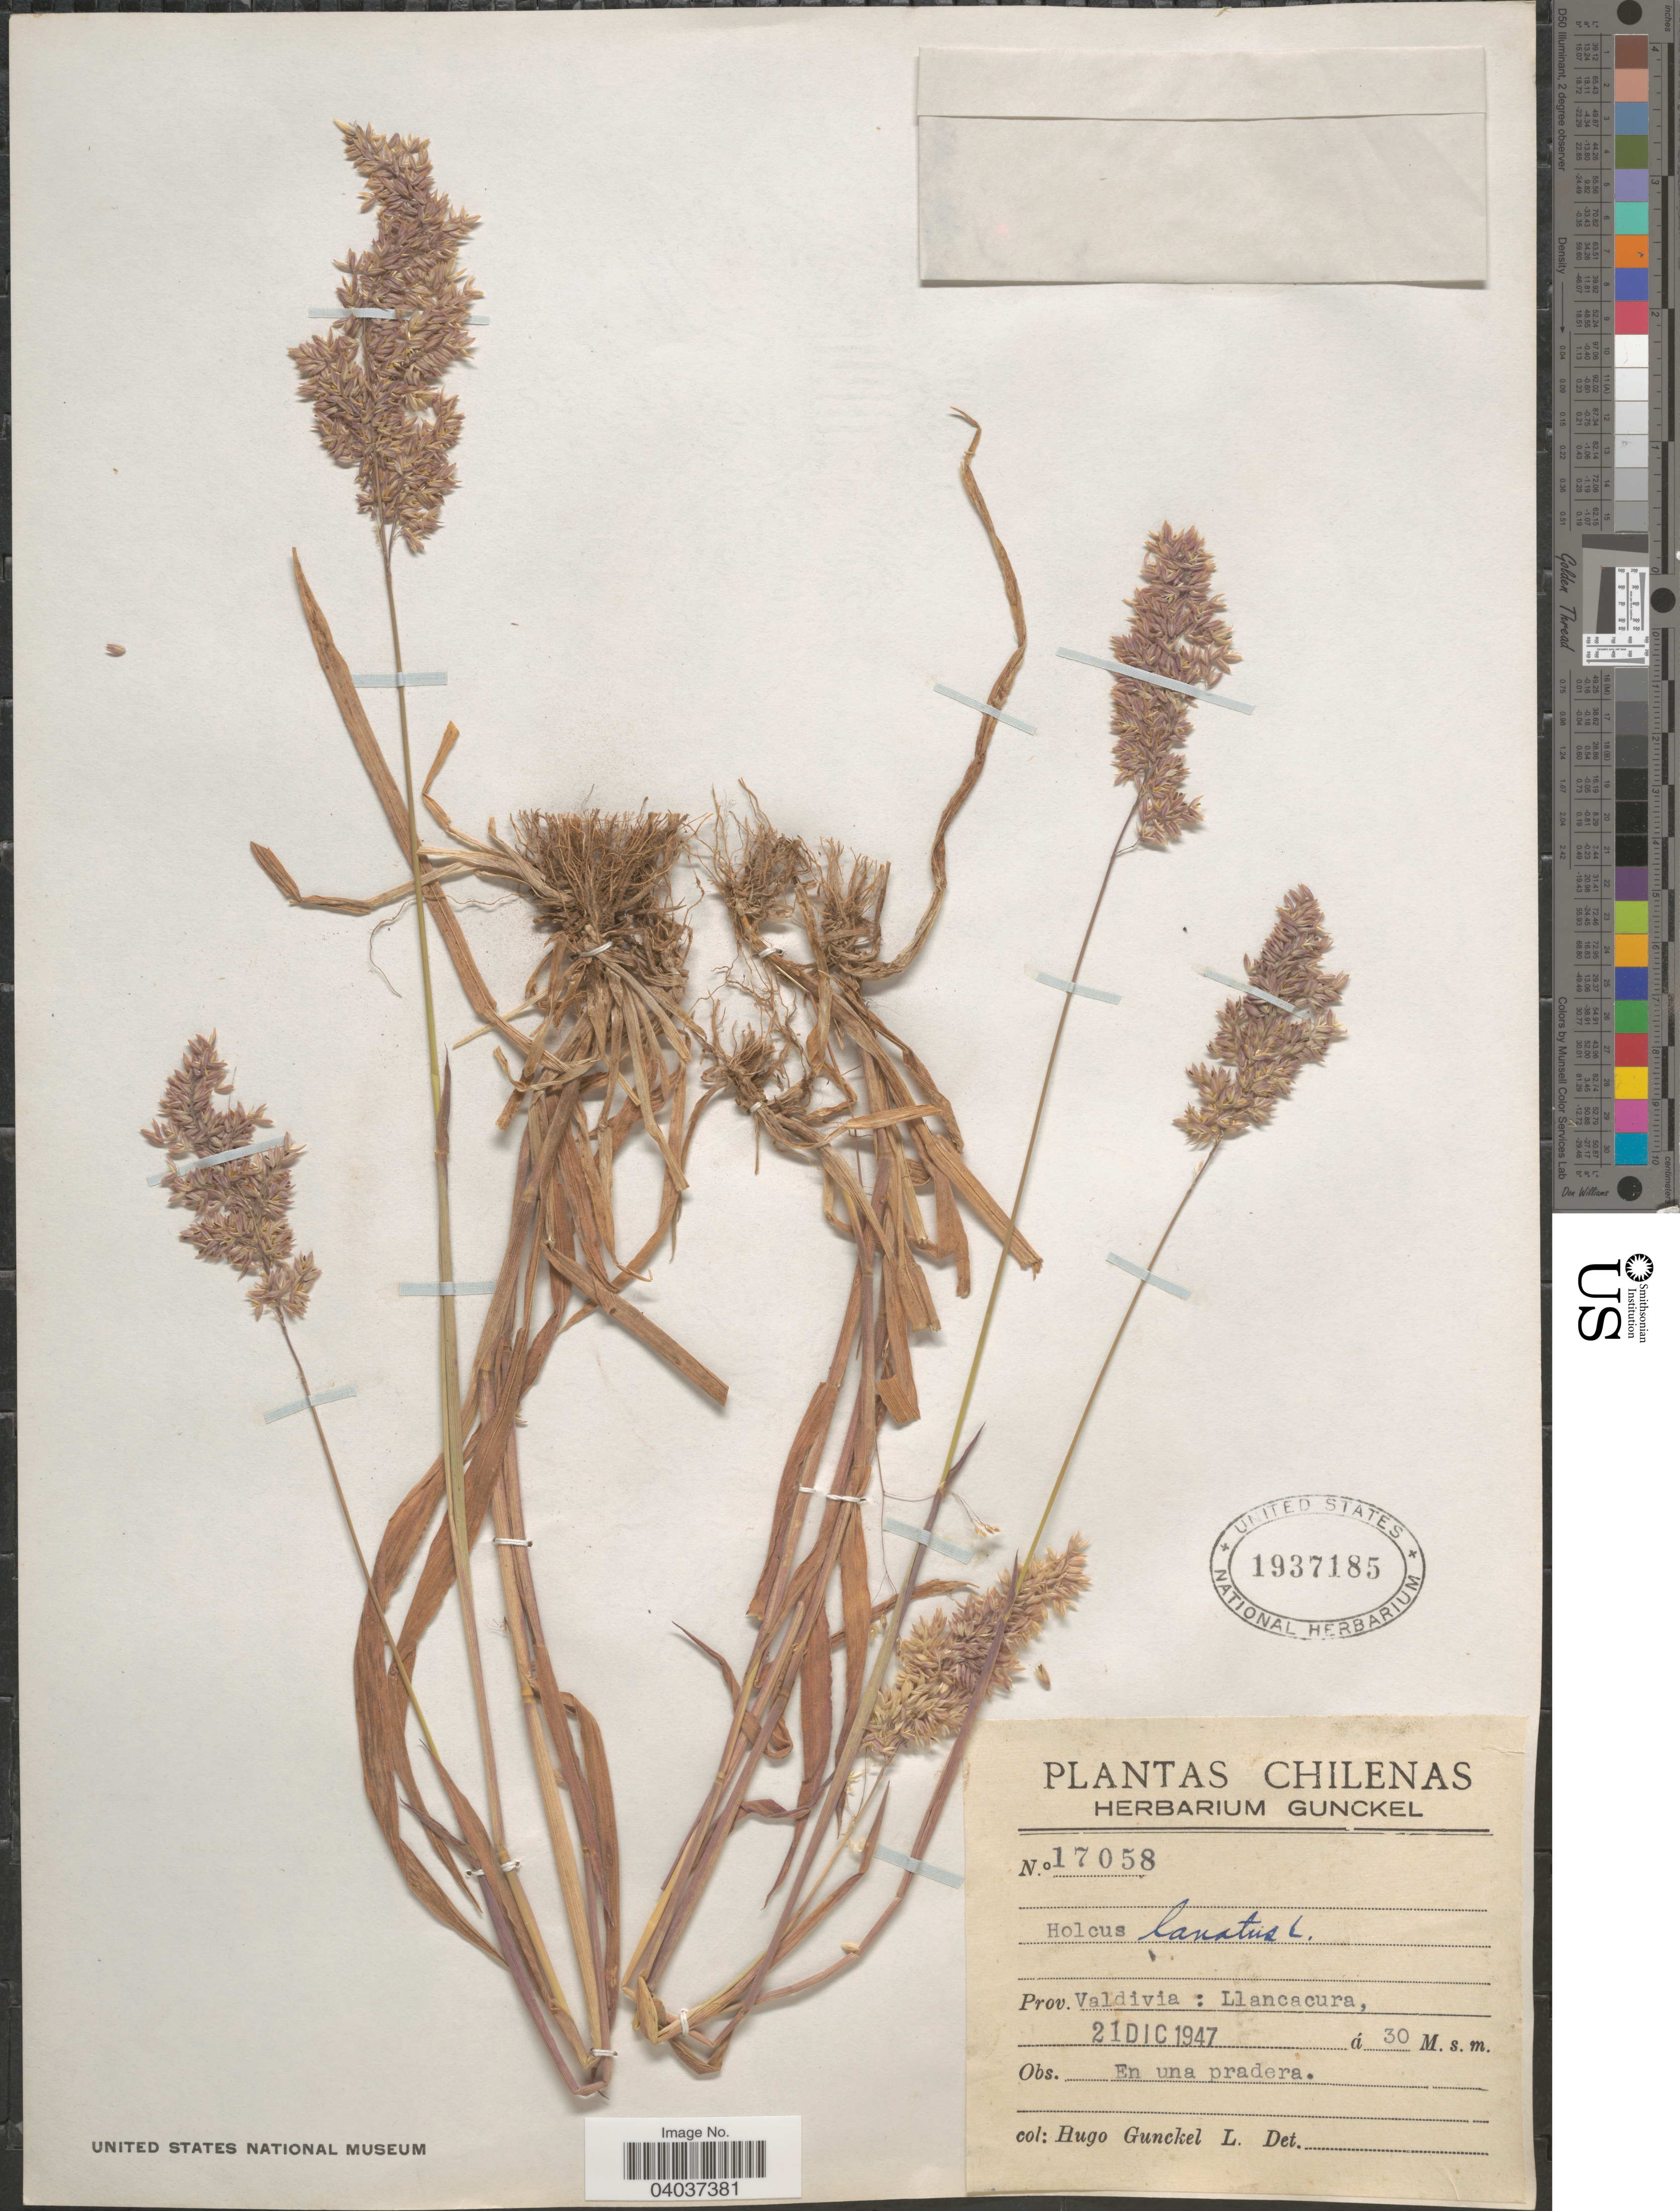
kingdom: Plantae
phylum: Tracheophyta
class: Liliopsida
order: Poales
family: Poaceae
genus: Holcus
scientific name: Holcus lanatus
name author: L.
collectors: H. Gunckel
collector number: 17058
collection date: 1947-12-21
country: Chile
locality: Valdivia: Llancacura.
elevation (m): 30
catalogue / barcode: US 1937185